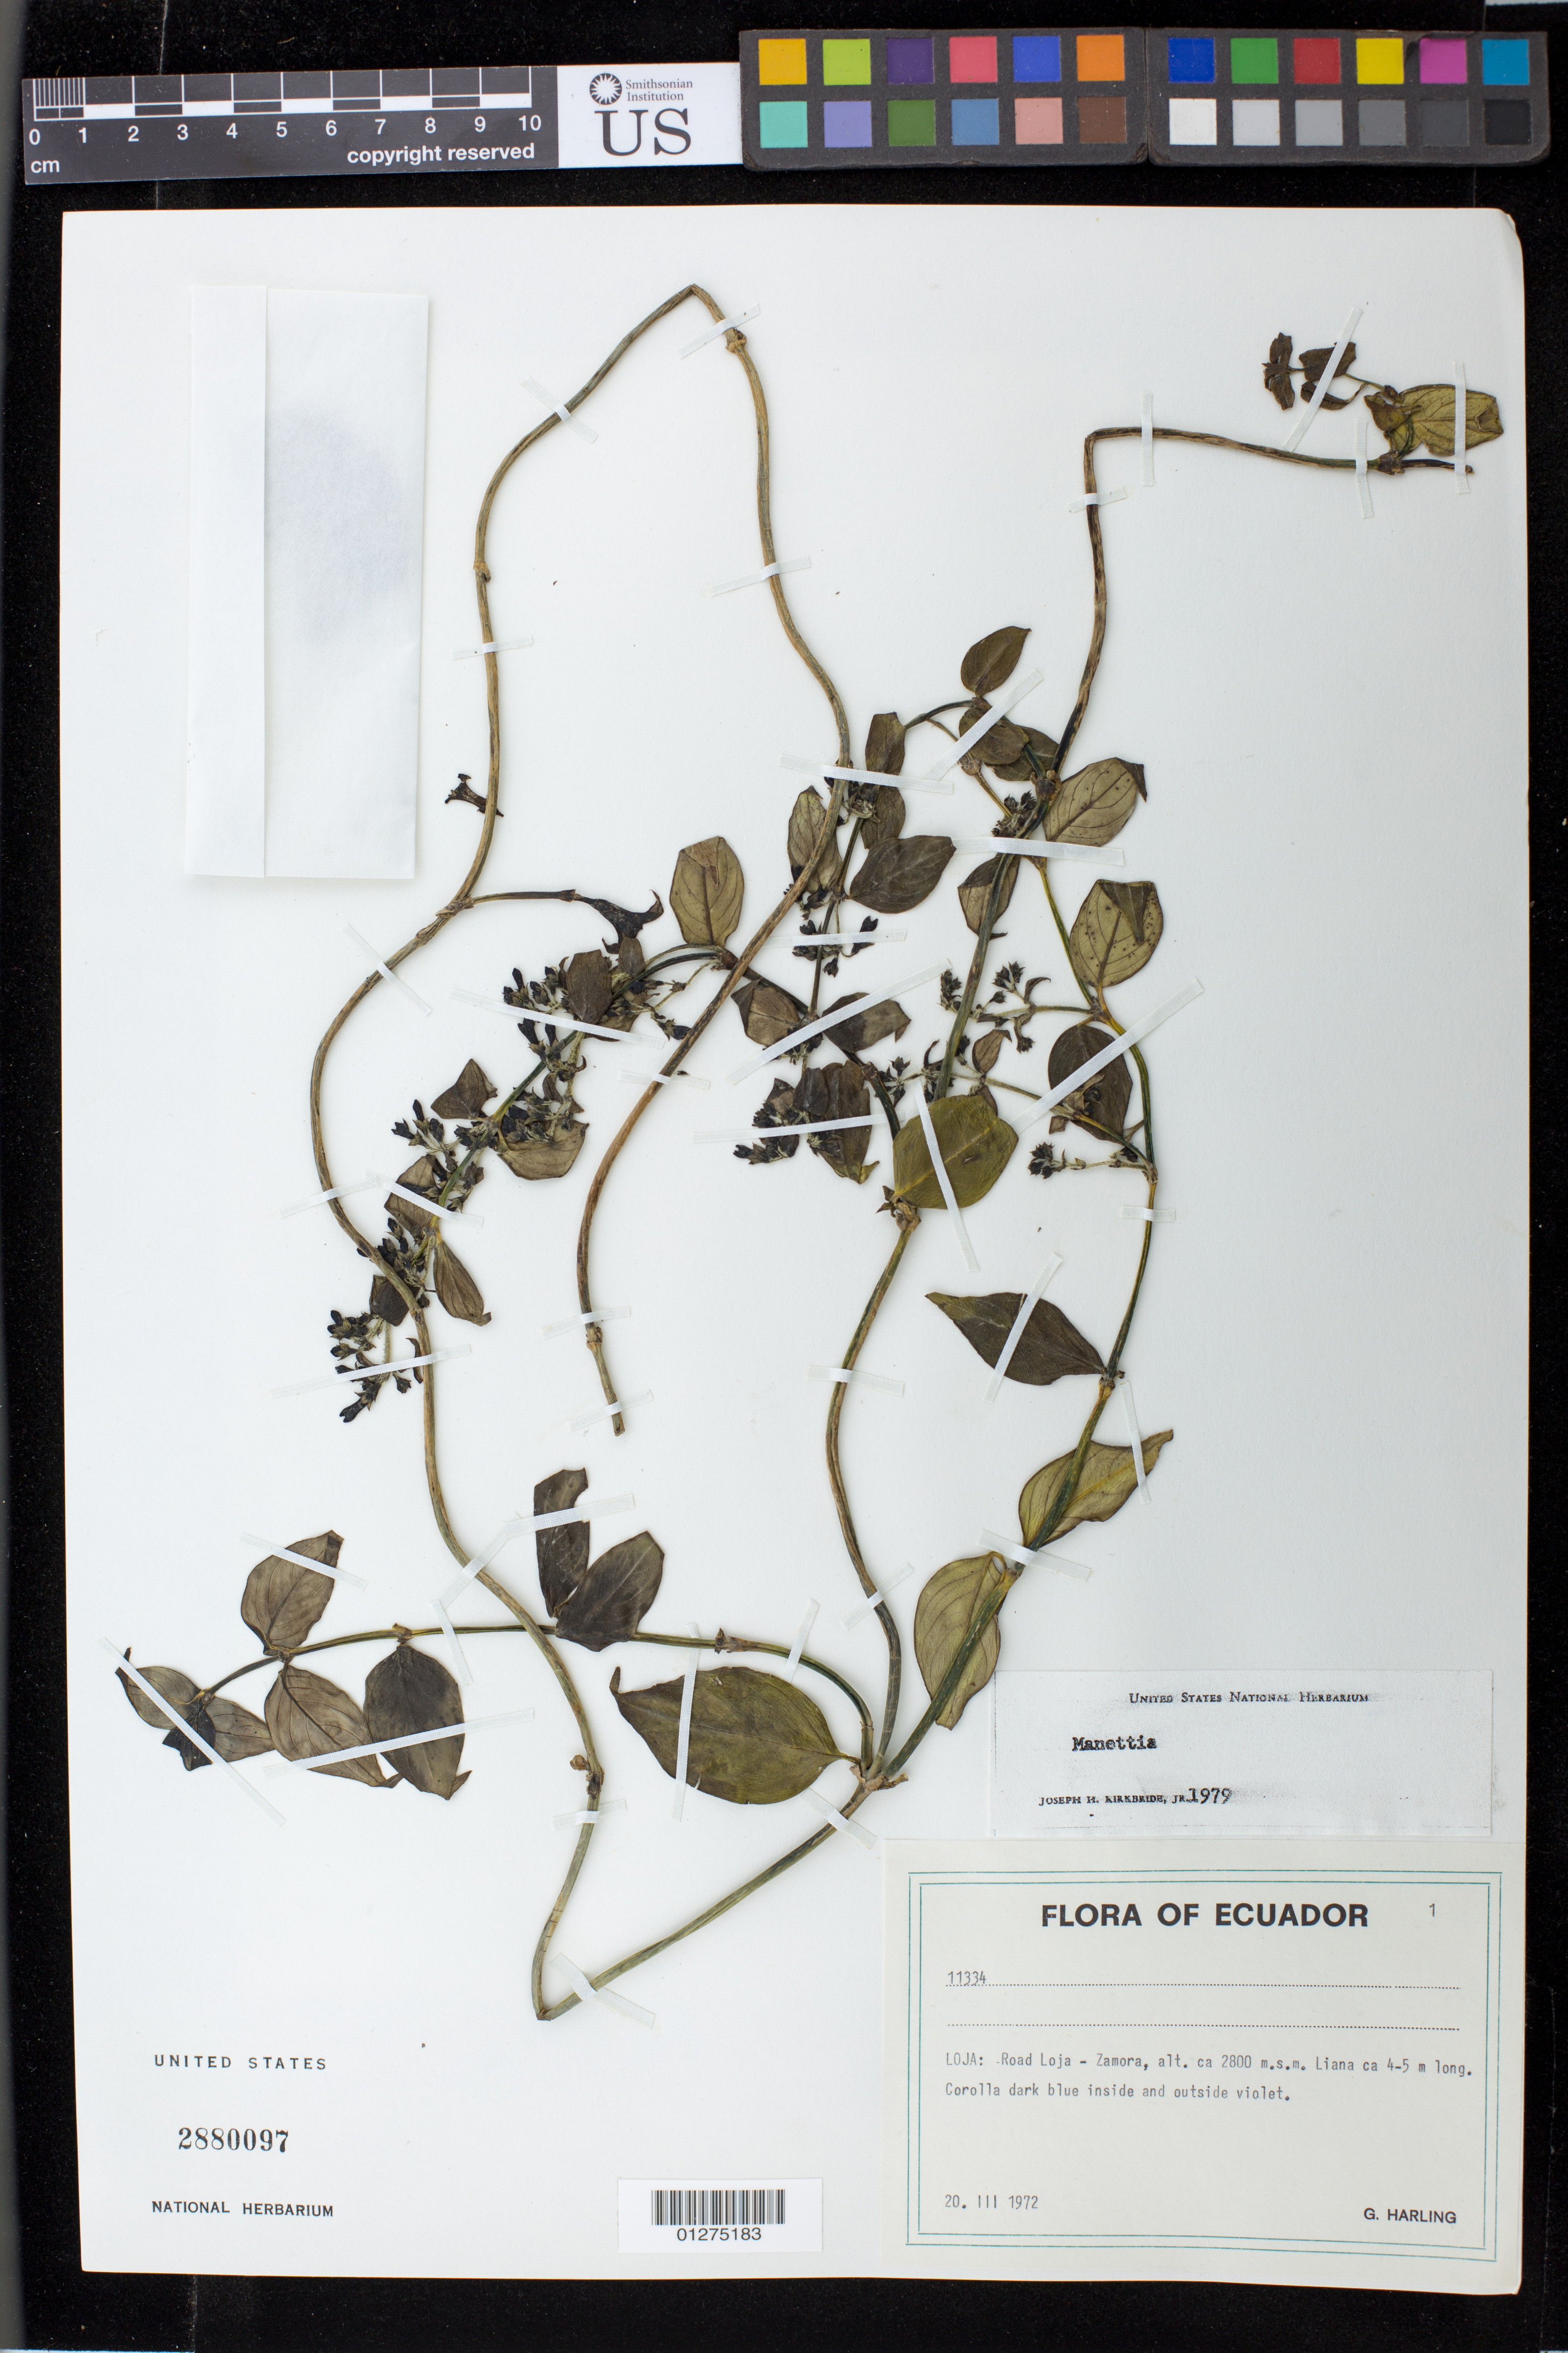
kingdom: Plantae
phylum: Tracheophyta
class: Magnoliopsida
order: Gentianales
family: Rubiaceae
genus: Manettia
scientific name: Manettia sp.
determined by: Kirkbride, J. H., Jr.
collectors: G. Harling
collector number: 11334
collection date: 1972-03-20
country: Ecuador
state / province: Loja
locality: Road Loja - Zamora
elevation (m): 2800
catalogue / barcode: US 2880097